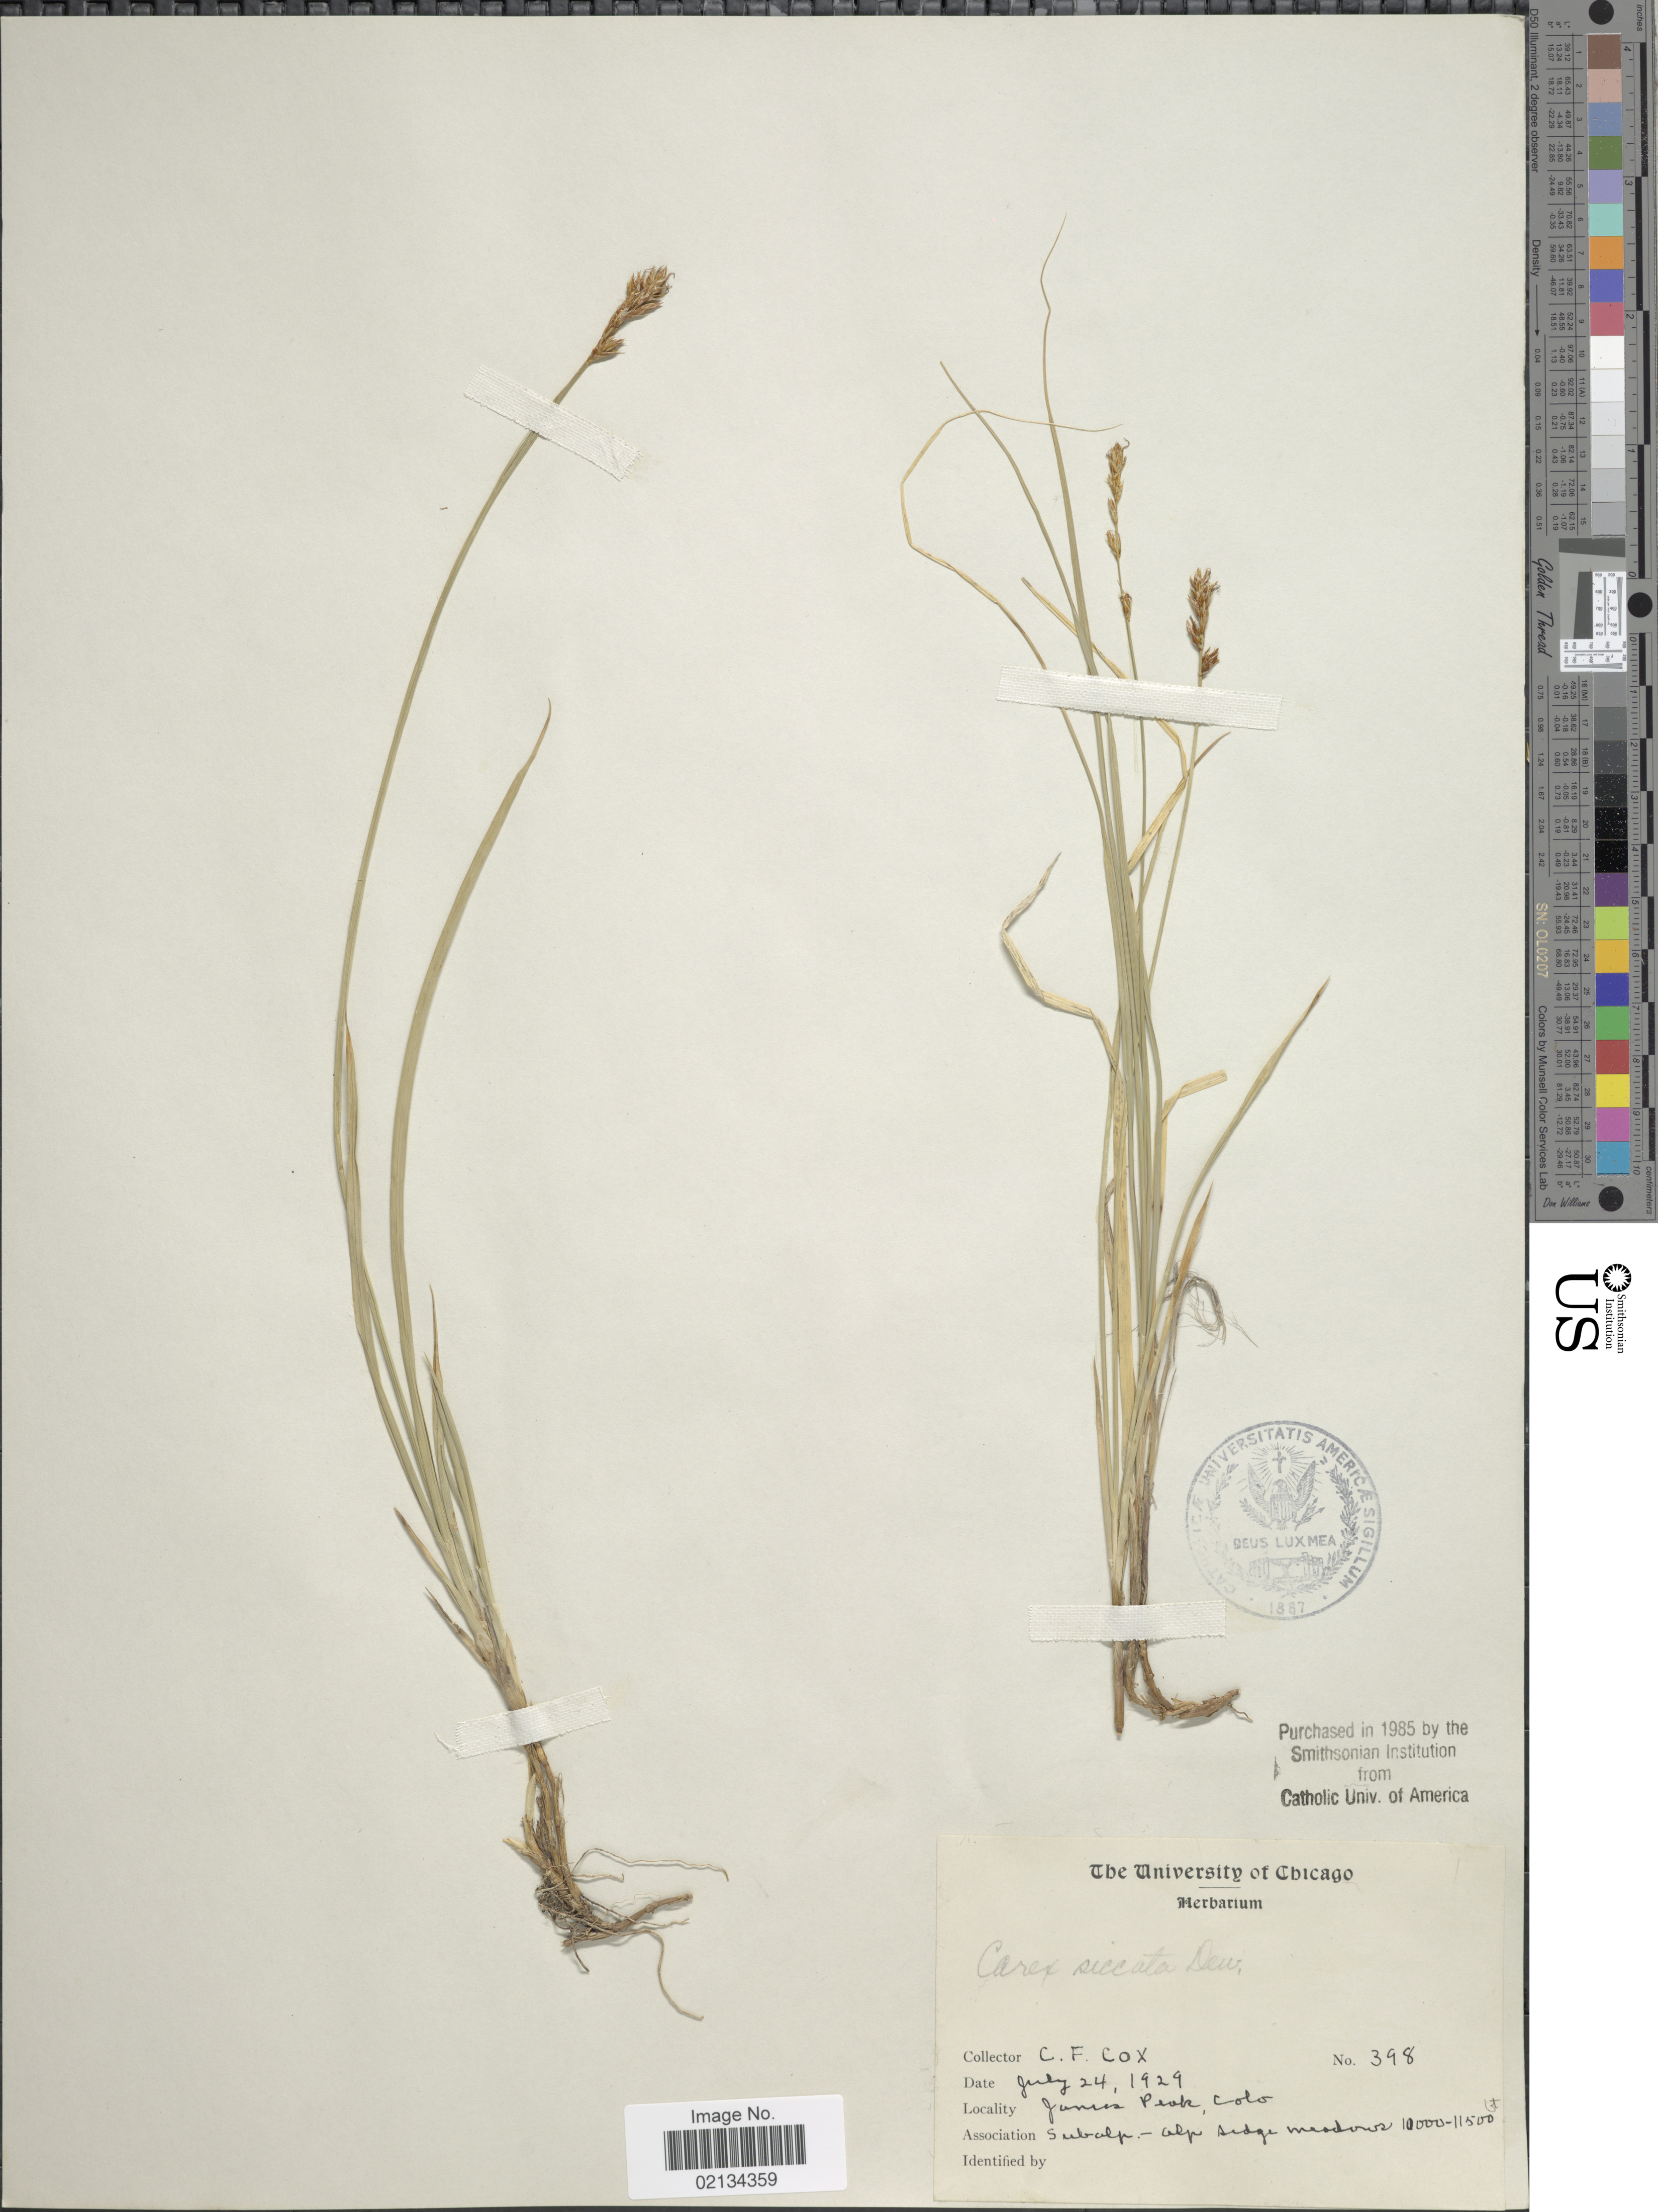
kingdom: Plantae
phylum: Tracheophyta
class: Liliopsida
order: Poales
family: Cyperaceae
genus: Carex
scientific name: Carex siccata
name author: Dewey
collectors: C. Cox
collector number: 398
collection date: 1929-07-24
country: United States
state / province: Colorado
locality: James Peak.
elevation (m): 3048